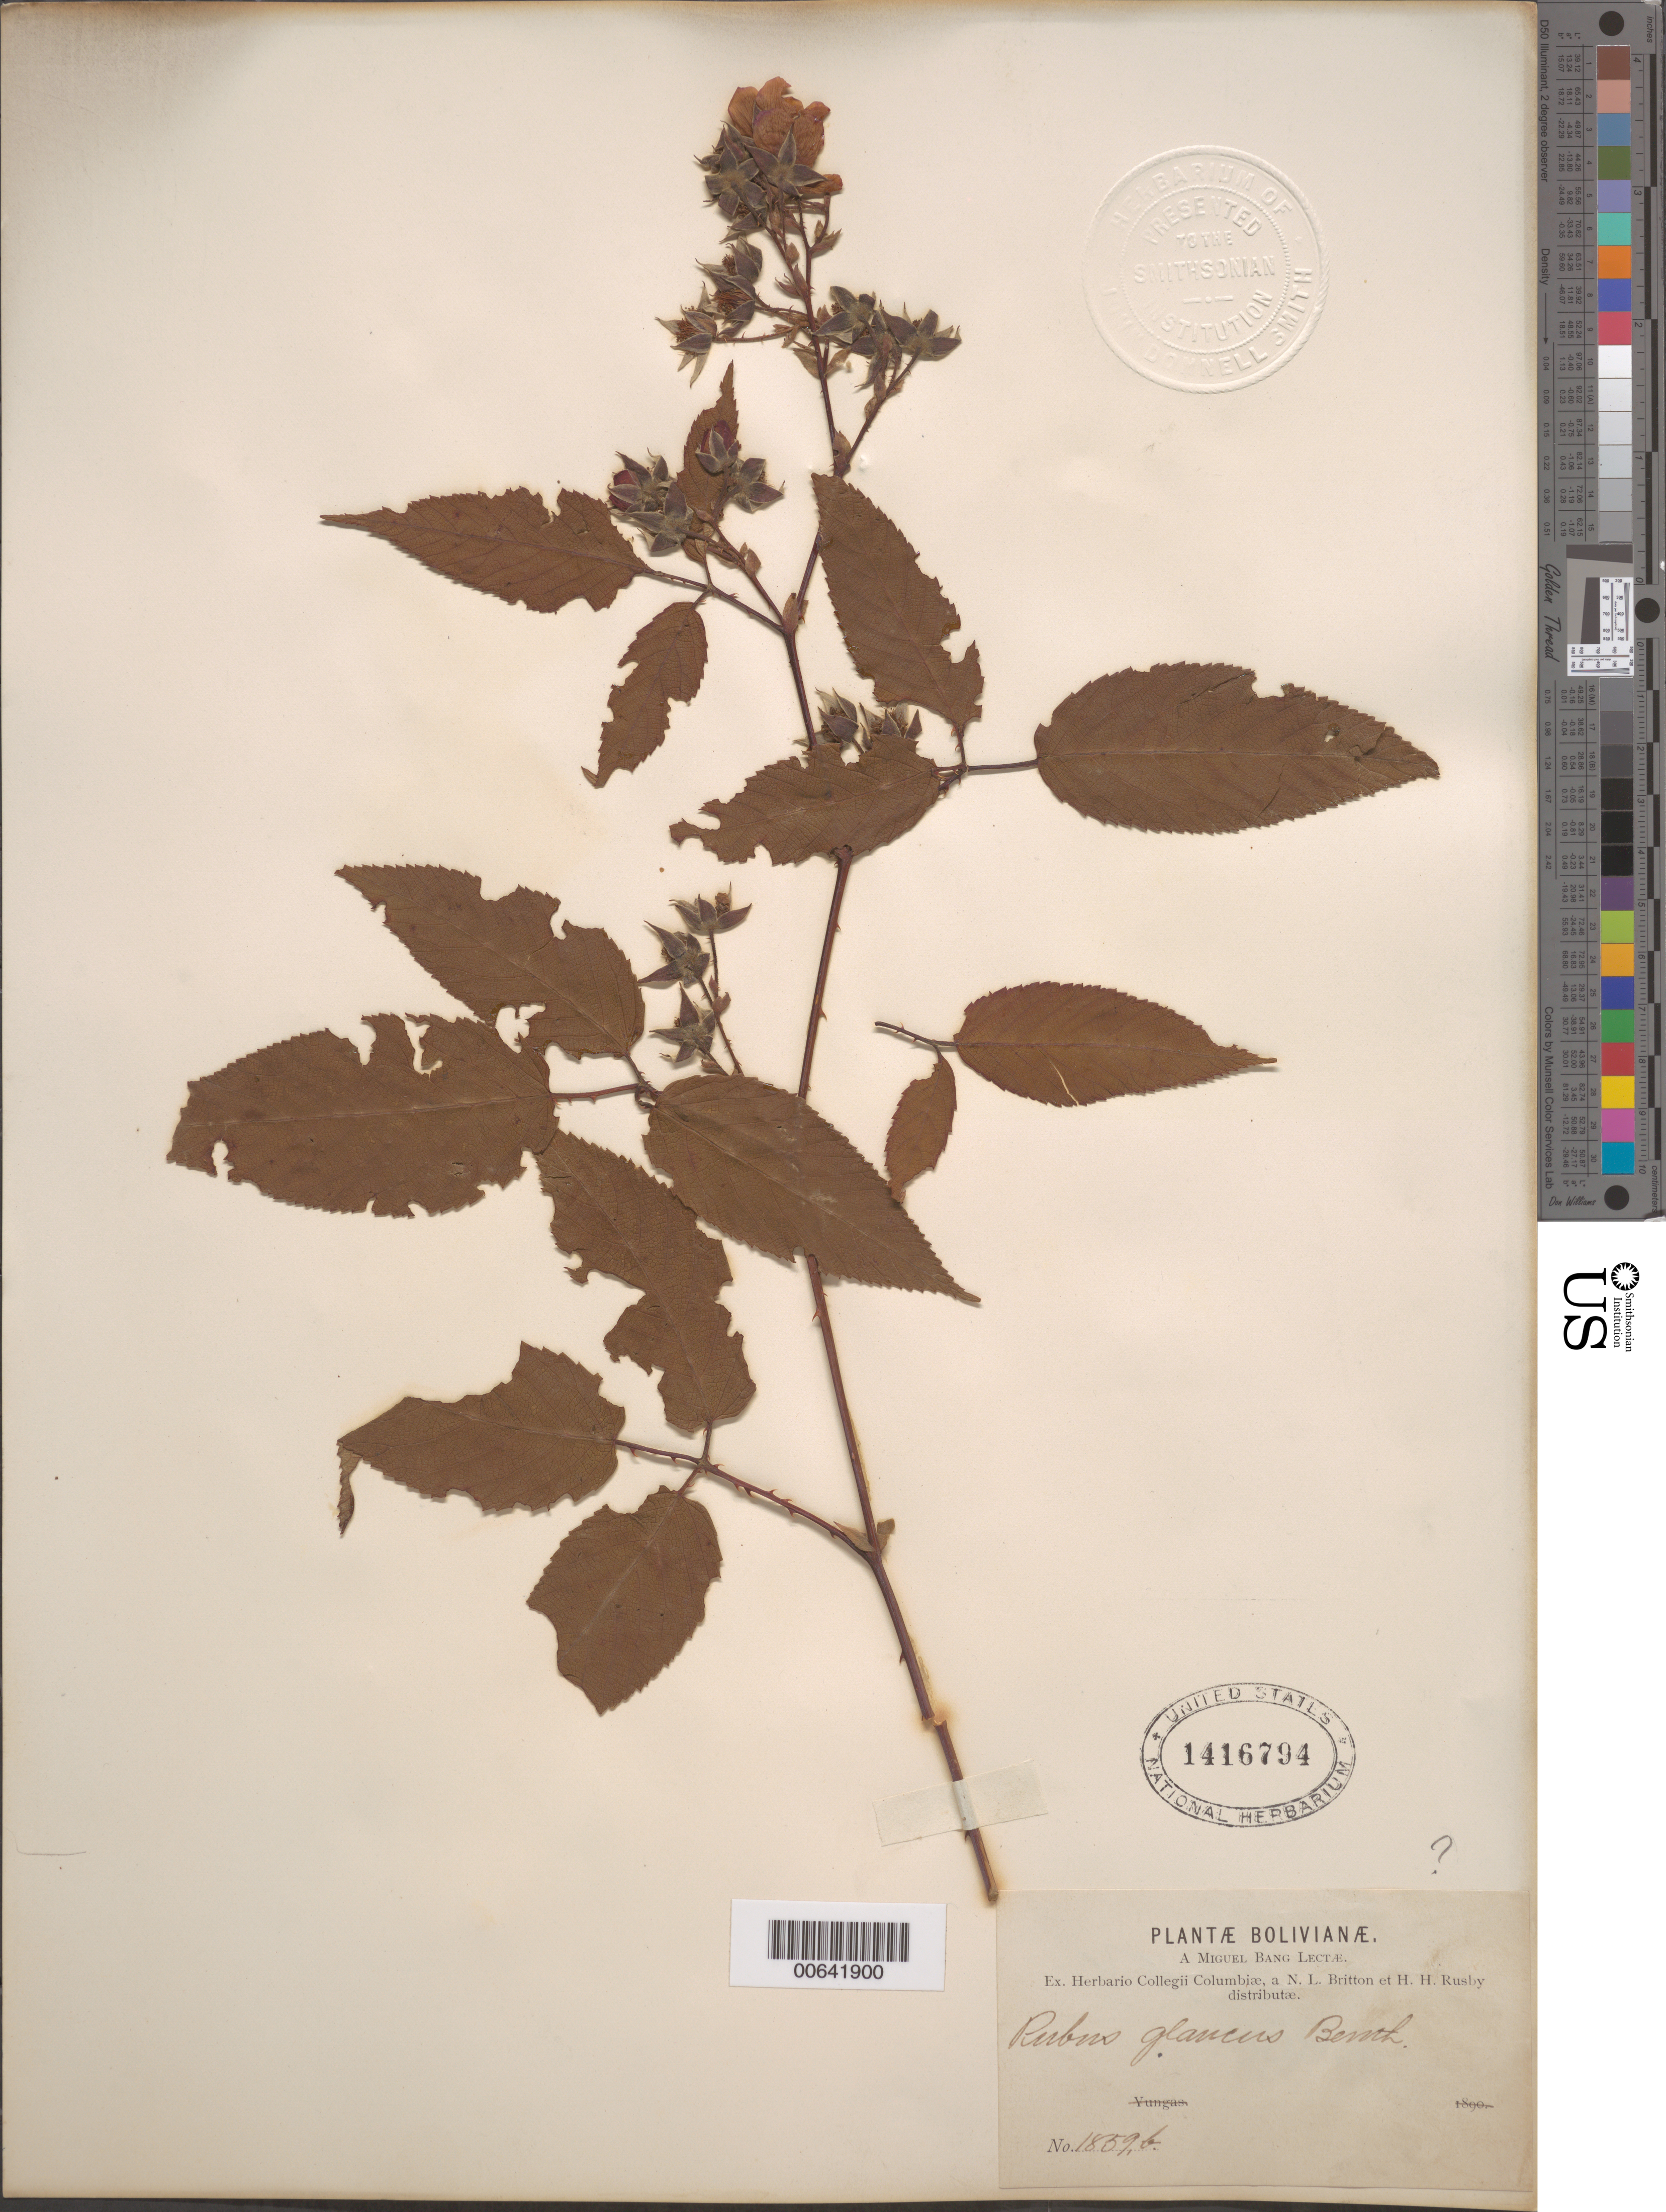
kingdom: Plantae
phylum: Tracheophyta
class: Magnoliopsida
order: Rosales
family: Rosaceae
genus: Rubus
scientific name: Rubus megalococcus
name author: Focke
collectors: M. Bang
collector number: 1859b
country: Bolivia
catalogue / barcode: US 1416794